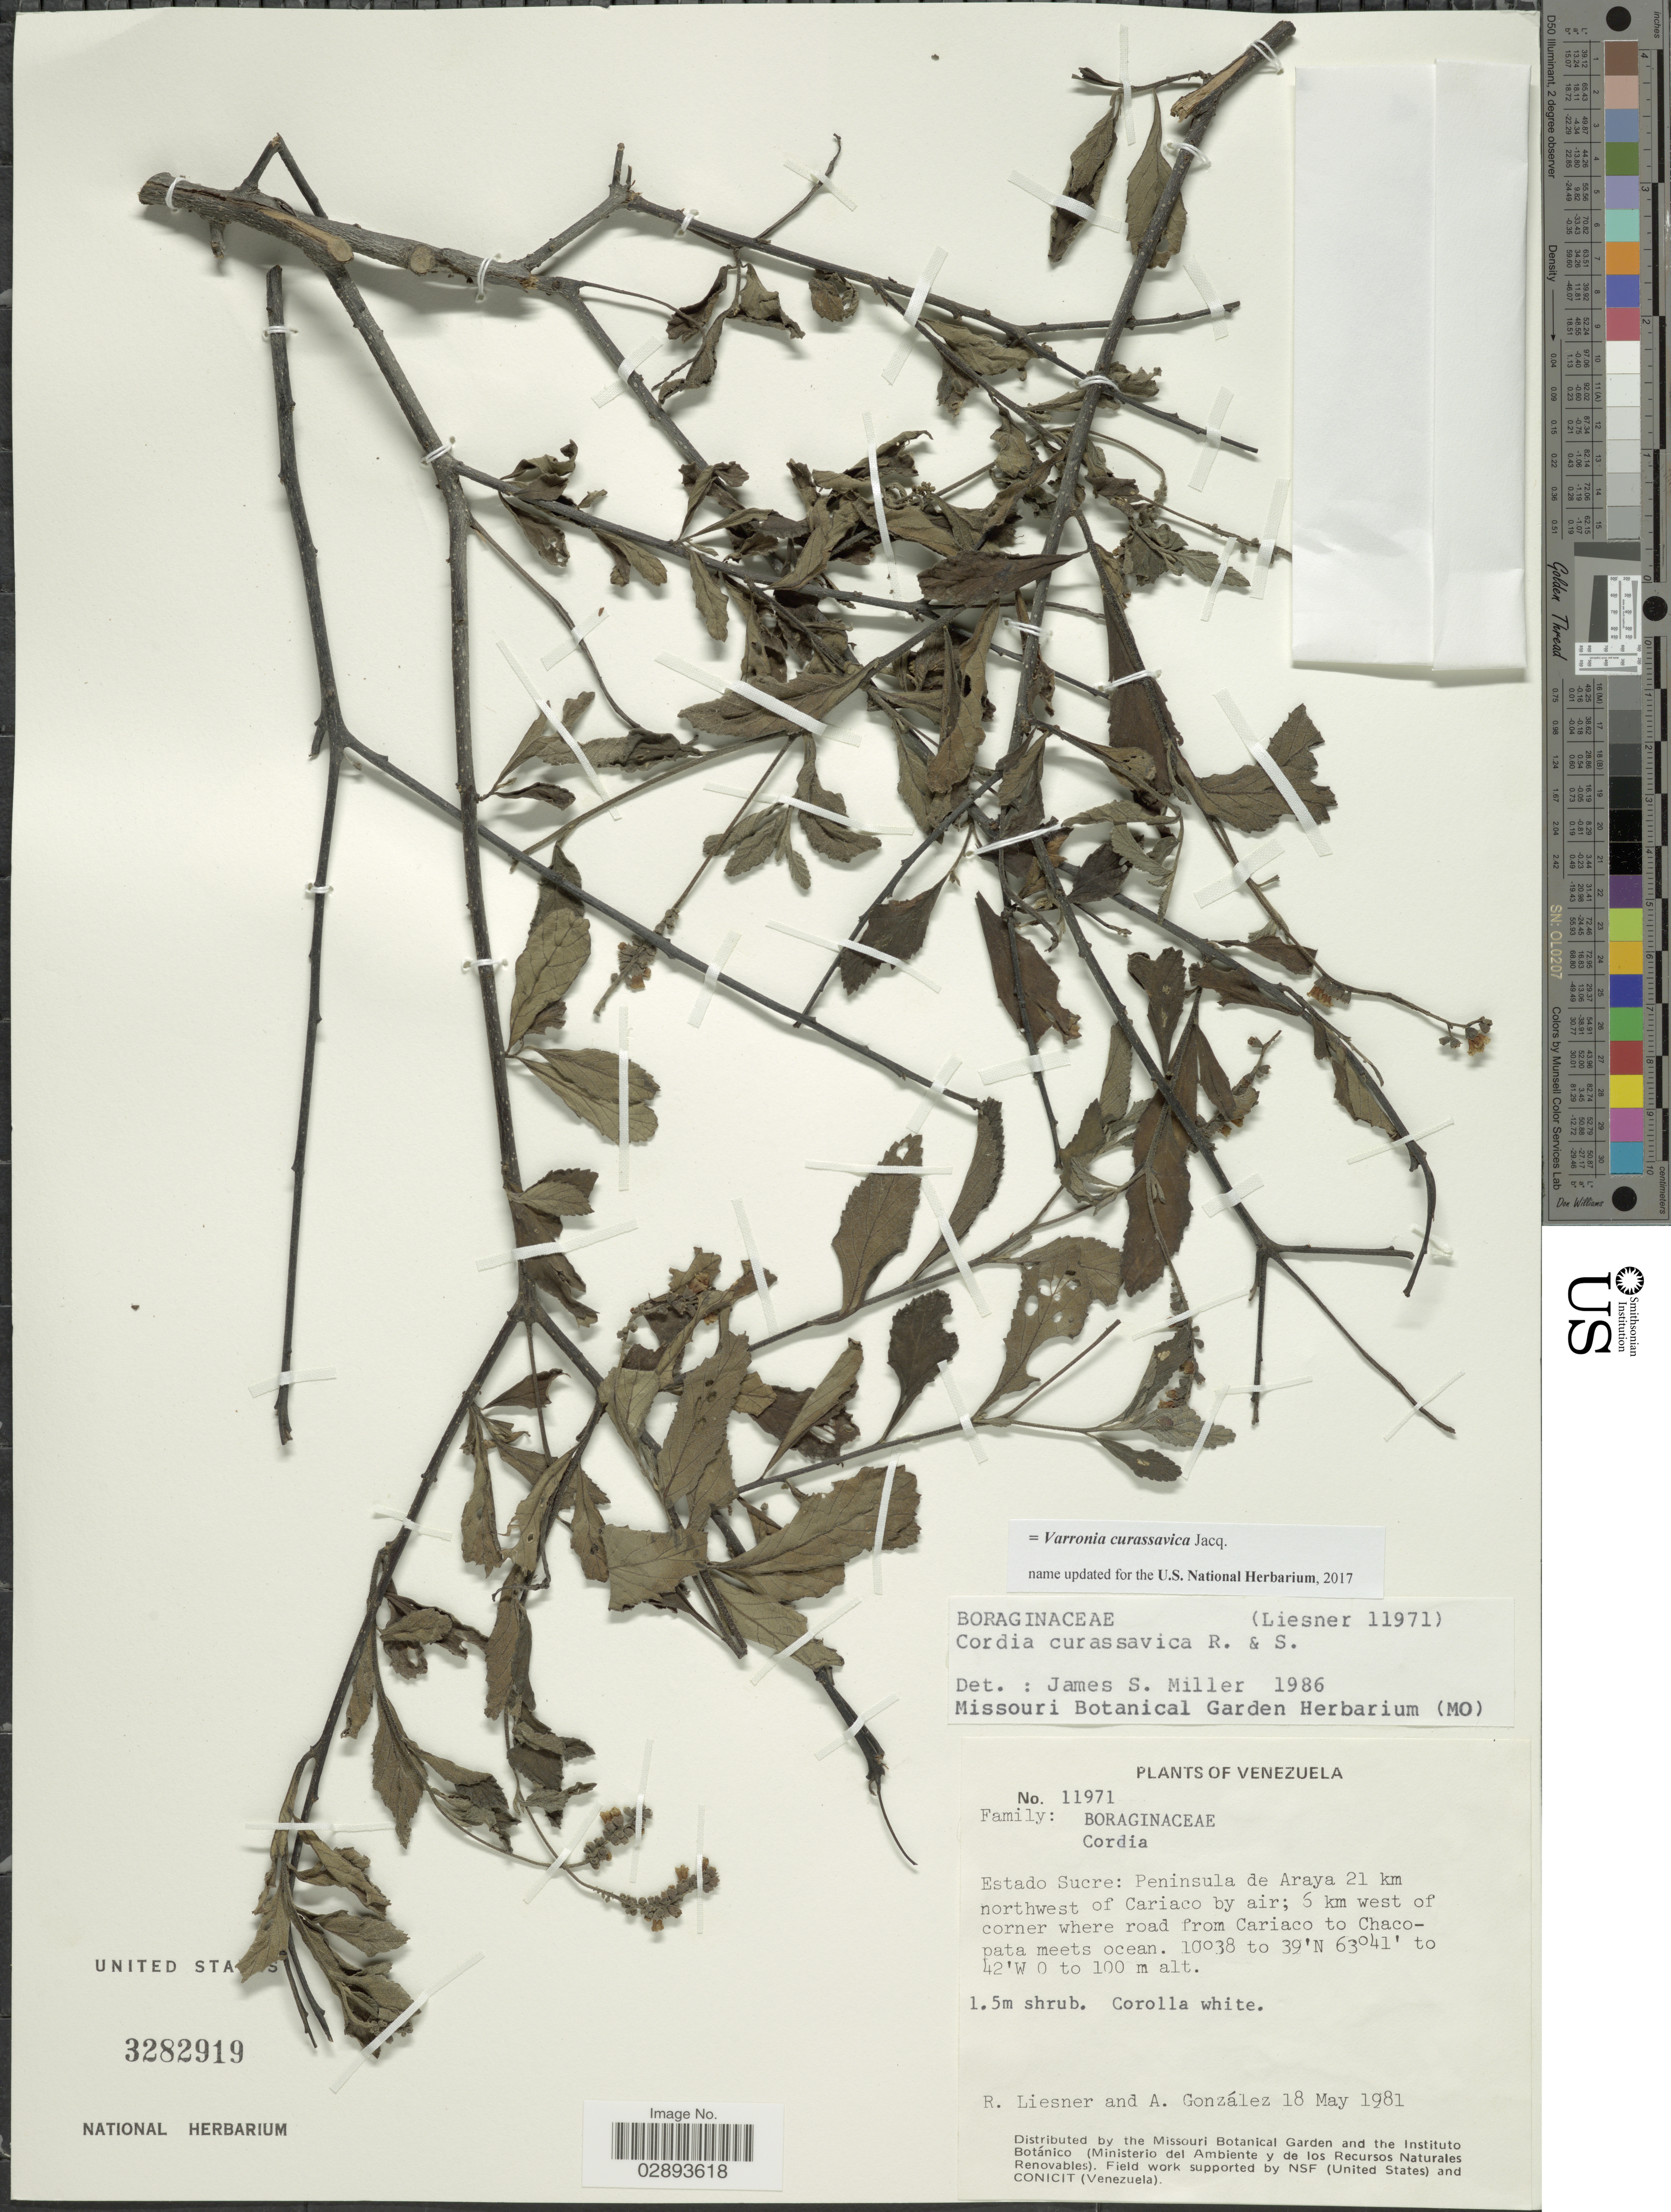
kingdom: Plantae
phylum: Tracheophyta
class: Magnoliopsida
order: Boraginales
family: Cordiaceae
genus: Varronia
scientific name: Varronia curassavica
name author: Jacq.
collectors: R. L. Liesner & A. C. González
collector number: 11971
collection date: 1981-05-18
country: Venezuela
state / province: Sucre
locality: Peninsula de Araya 21 km northwest of Cariaco by air; 6 km west of corner where road from Cariaco to Chacopata meets ocean.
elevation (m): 1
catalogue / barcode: US 3282919